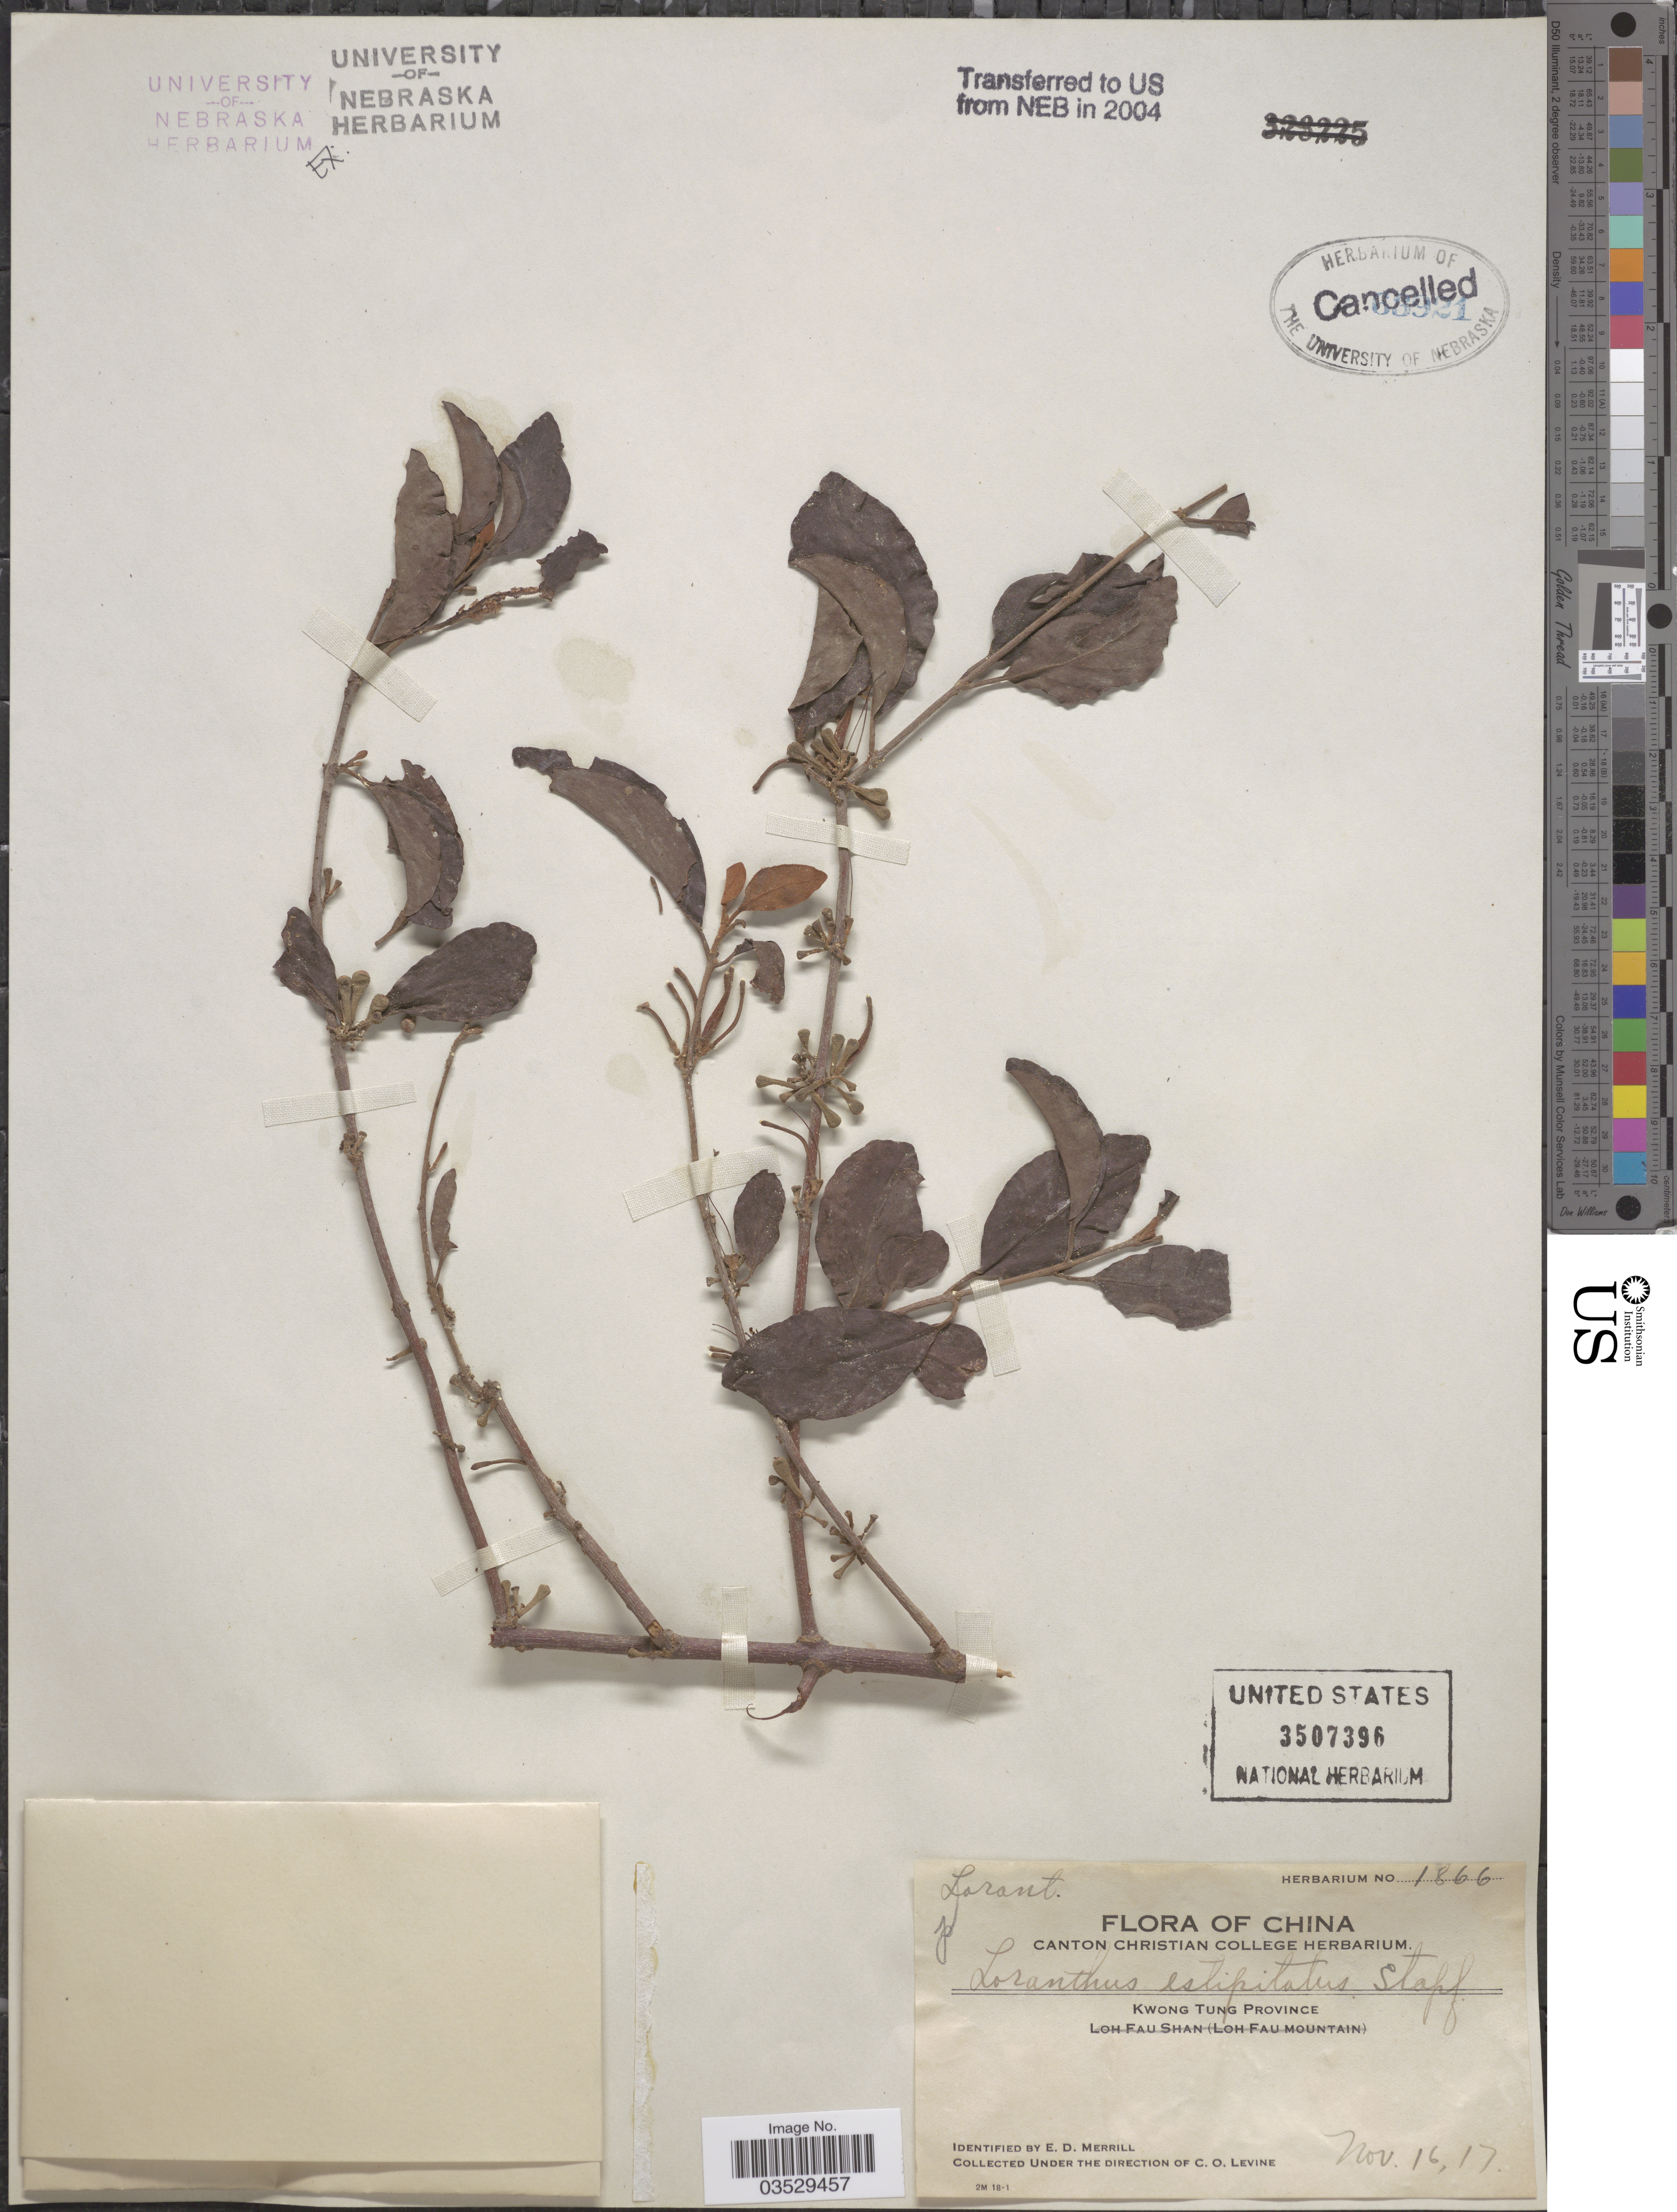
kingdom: Plantae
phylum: Tracheophyta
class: Magnoliopsida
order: Santalales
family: Loranthaceae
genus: Scurrula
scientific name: Scurrula parasitica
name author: L.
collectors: C. O. Levine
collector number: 1866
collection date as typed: Transcribed d/m/y: 16/11/17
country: China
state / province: Guangdong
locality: Kwong Tung Province.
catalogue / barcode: US 3507396